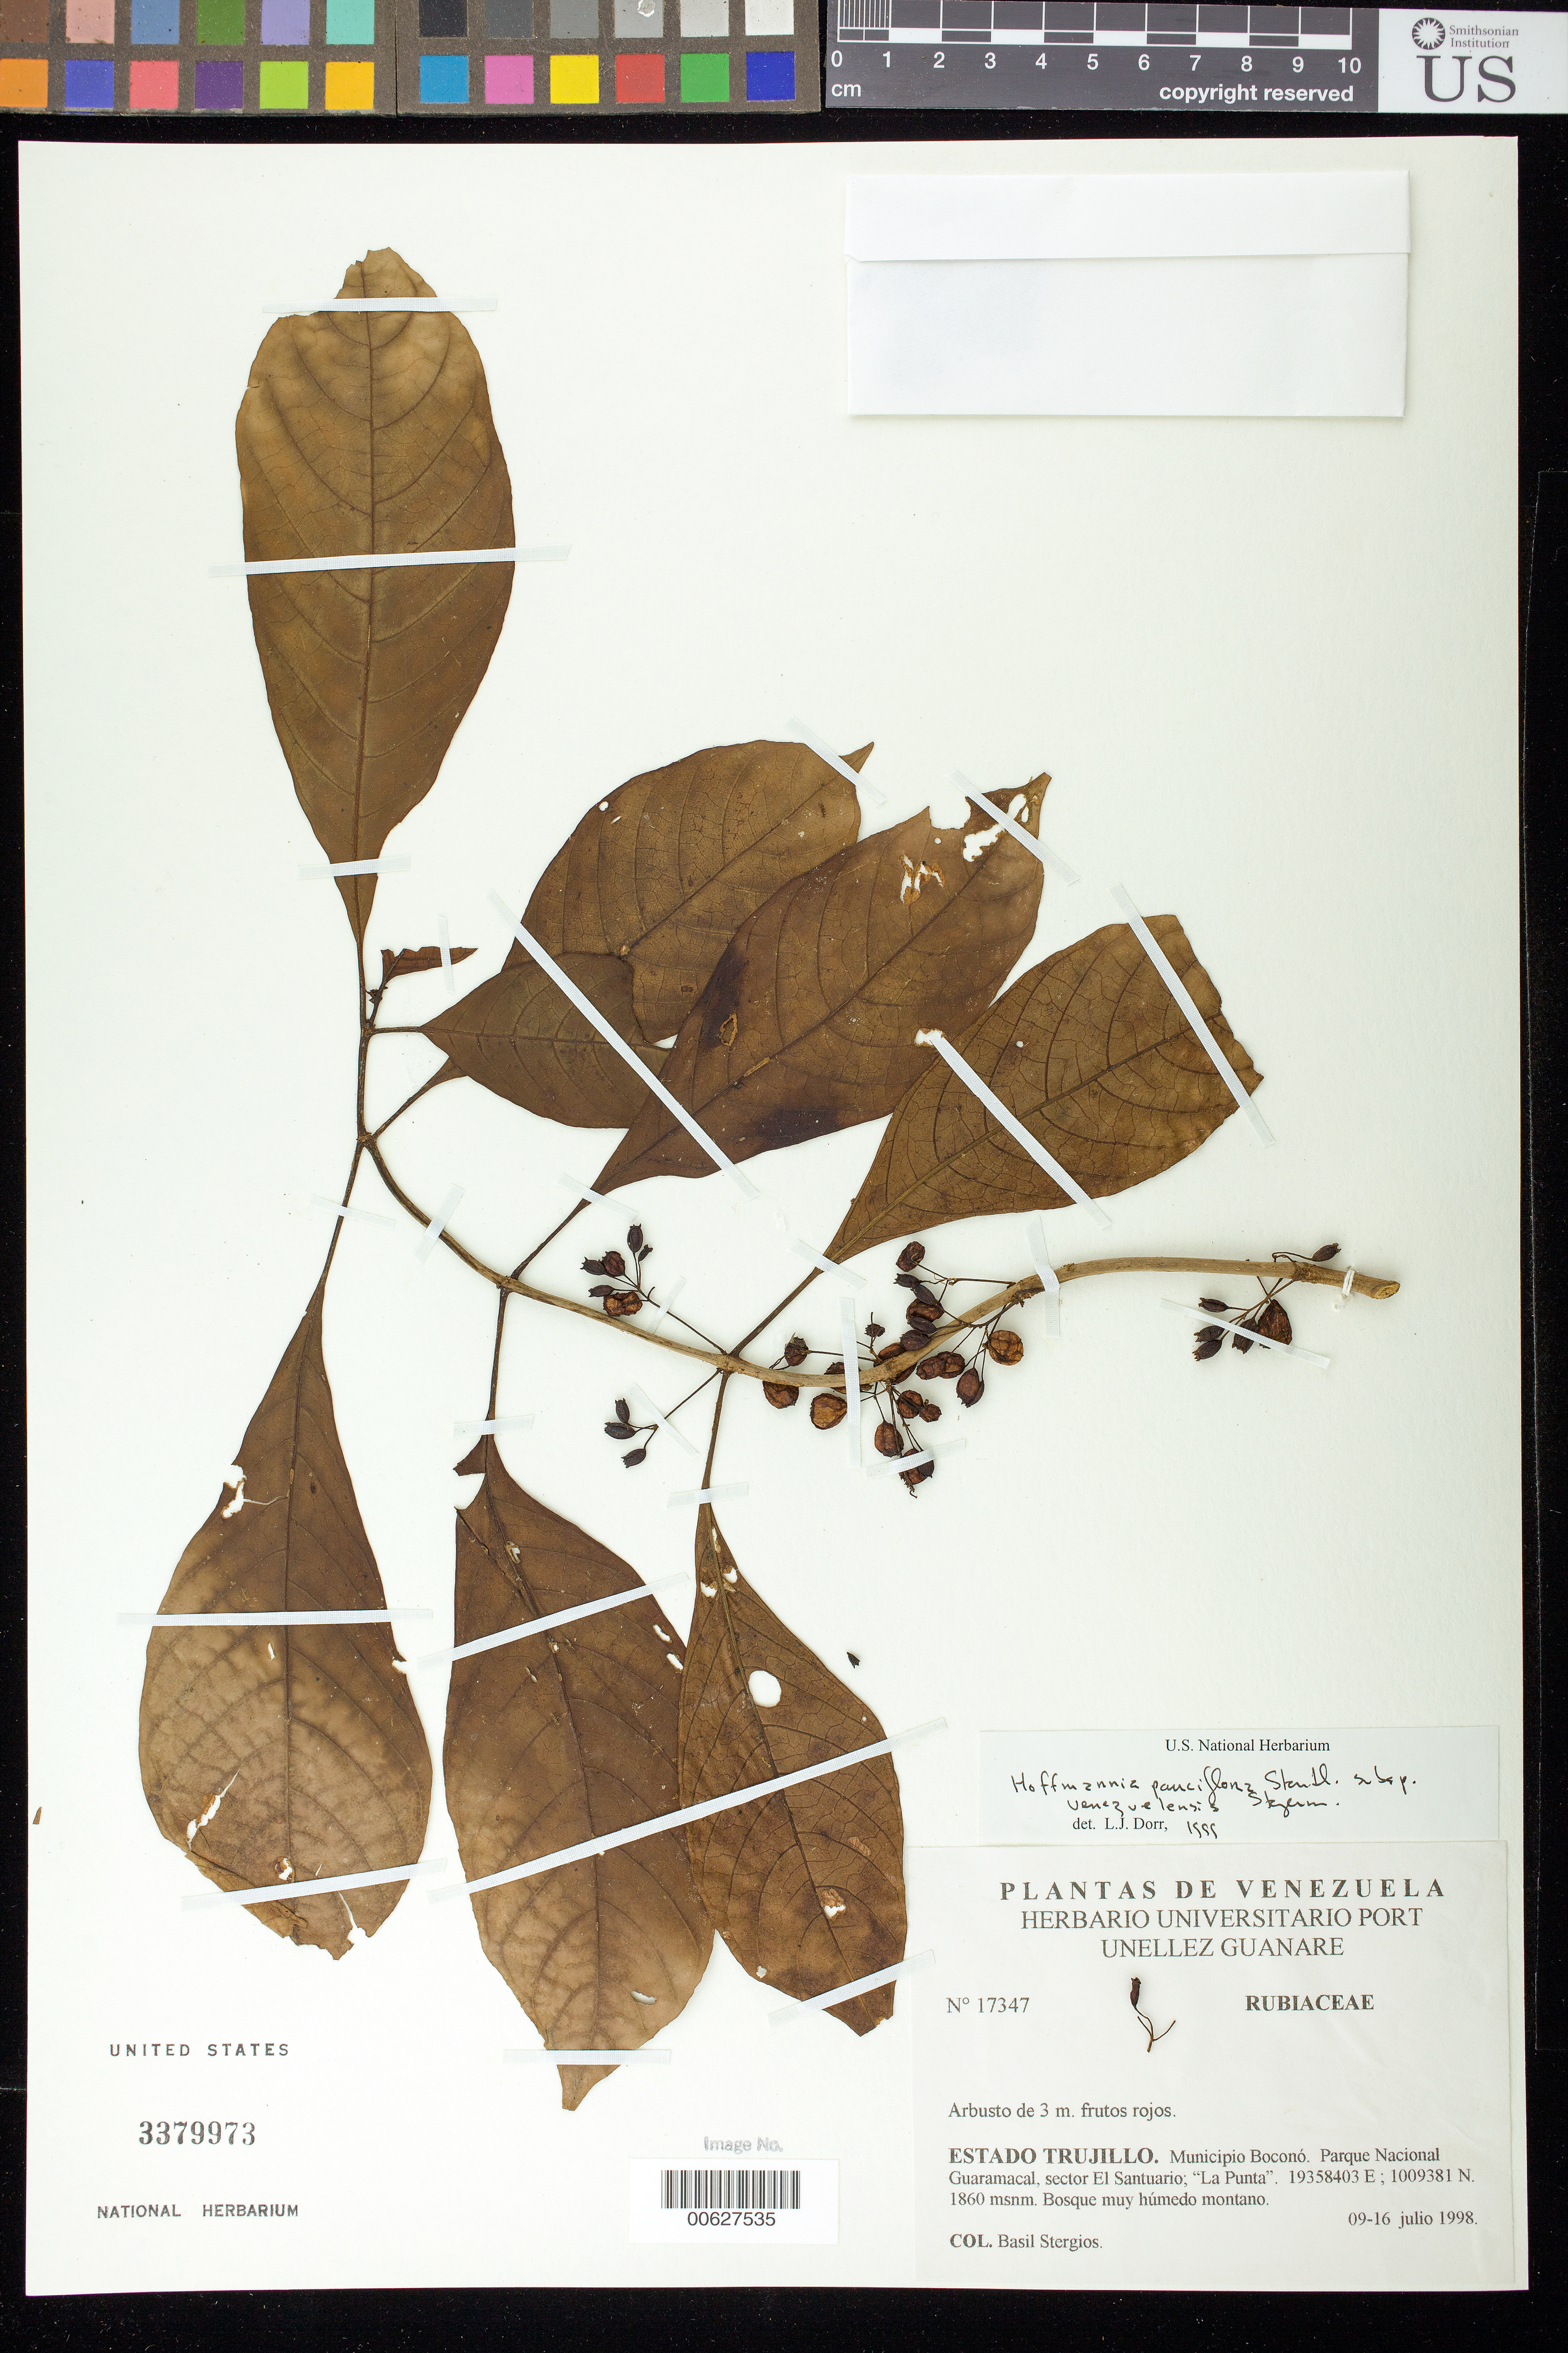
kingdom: Plantae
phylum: Tracheophyta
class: Magnoliopsida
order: Gentianales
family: Rubiaceae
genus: Hoffmannia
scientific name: Hoffmannia pauciflora subsp. venezuelensis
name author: Standl.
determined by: Dorr, L. J., (BOT), Smithsonian Institution - National Museum of Natural History (UNITED STATES)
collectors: B. G. Stergios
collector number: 17347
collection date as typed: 09 Jul 1998 to 16 Jul 1998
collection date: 1998-07-09/1998-07-16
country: Venezuela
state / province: Trujillo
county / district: Boconó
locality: Parque Nacional Guaramacal, Sector El Santuario, La Punta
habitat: Bosque muy húmedo montano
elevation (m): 1860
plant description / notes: PORT, US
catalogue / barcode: US 3379973